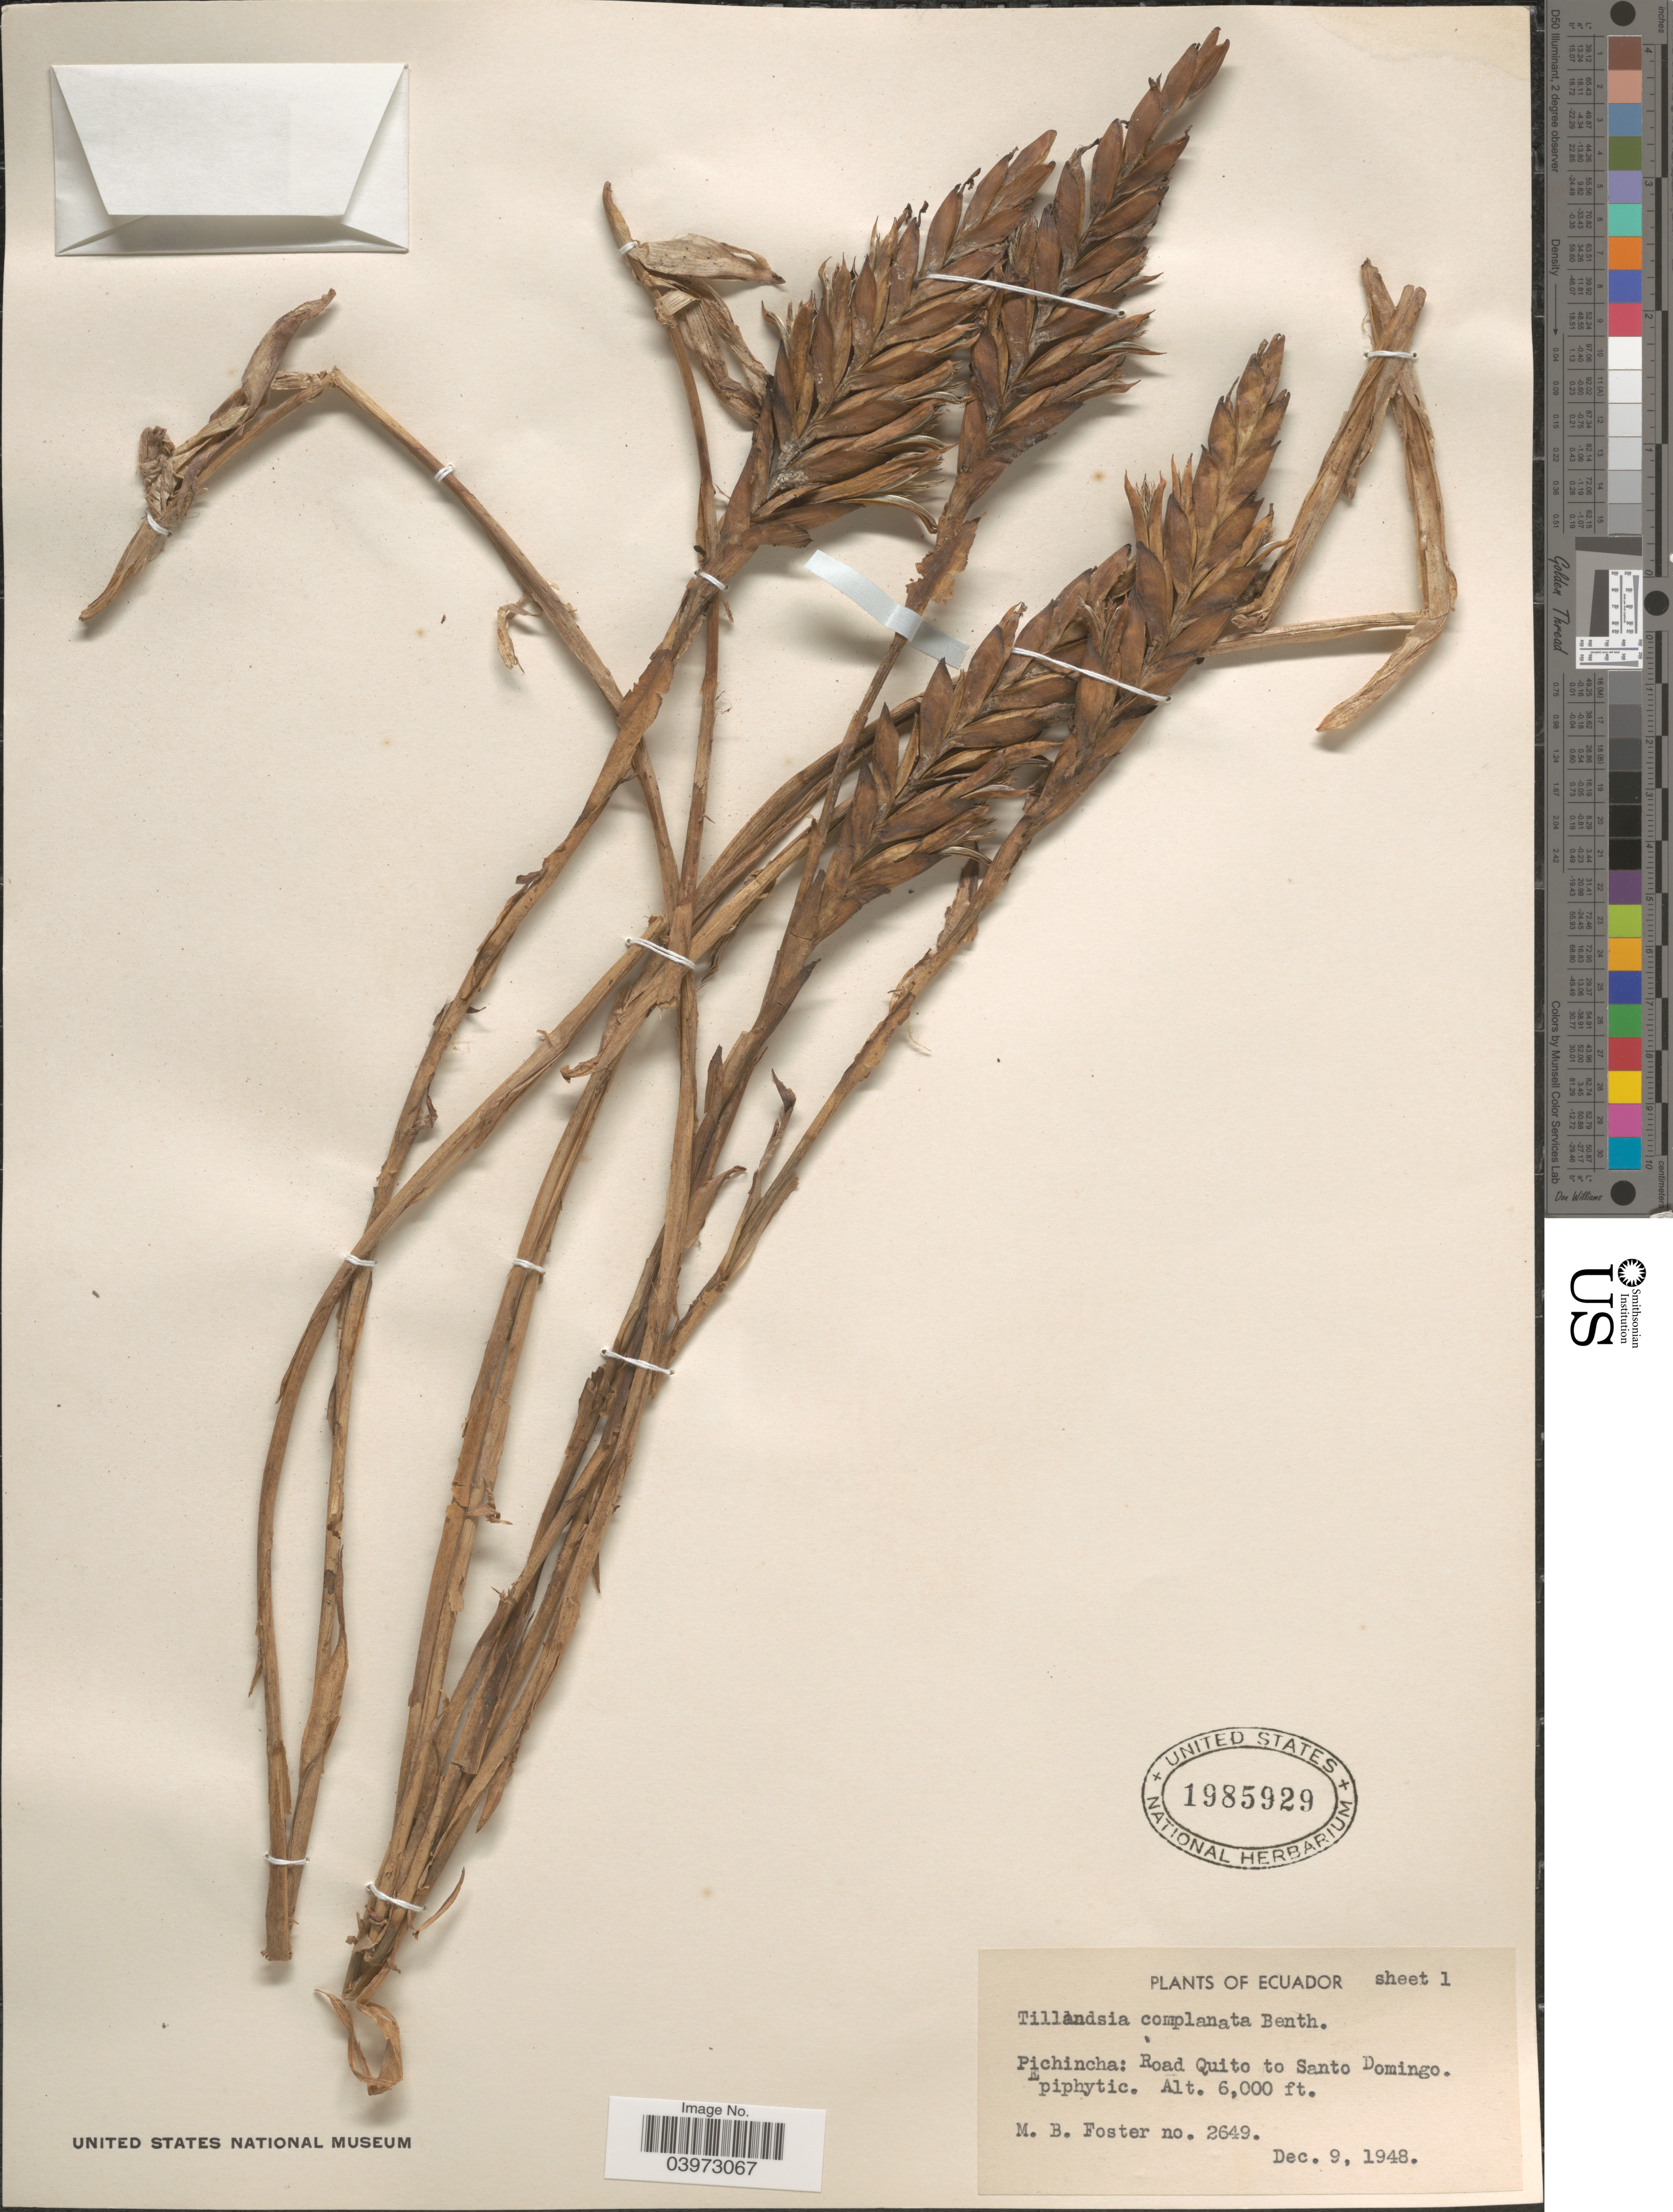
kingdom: Plantae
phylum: Tracheophyta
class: Liliopsida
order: Poales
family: Bromeliaceae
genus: Tillandsia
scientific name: Tillandsia complanata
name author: Benth.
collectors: M. B. Foster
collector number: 2649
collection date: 1948-12-09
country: Ecuador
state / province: Pichincha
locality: Road Quito to Santo Domingo.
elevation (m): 1829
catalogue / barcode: US 1985929